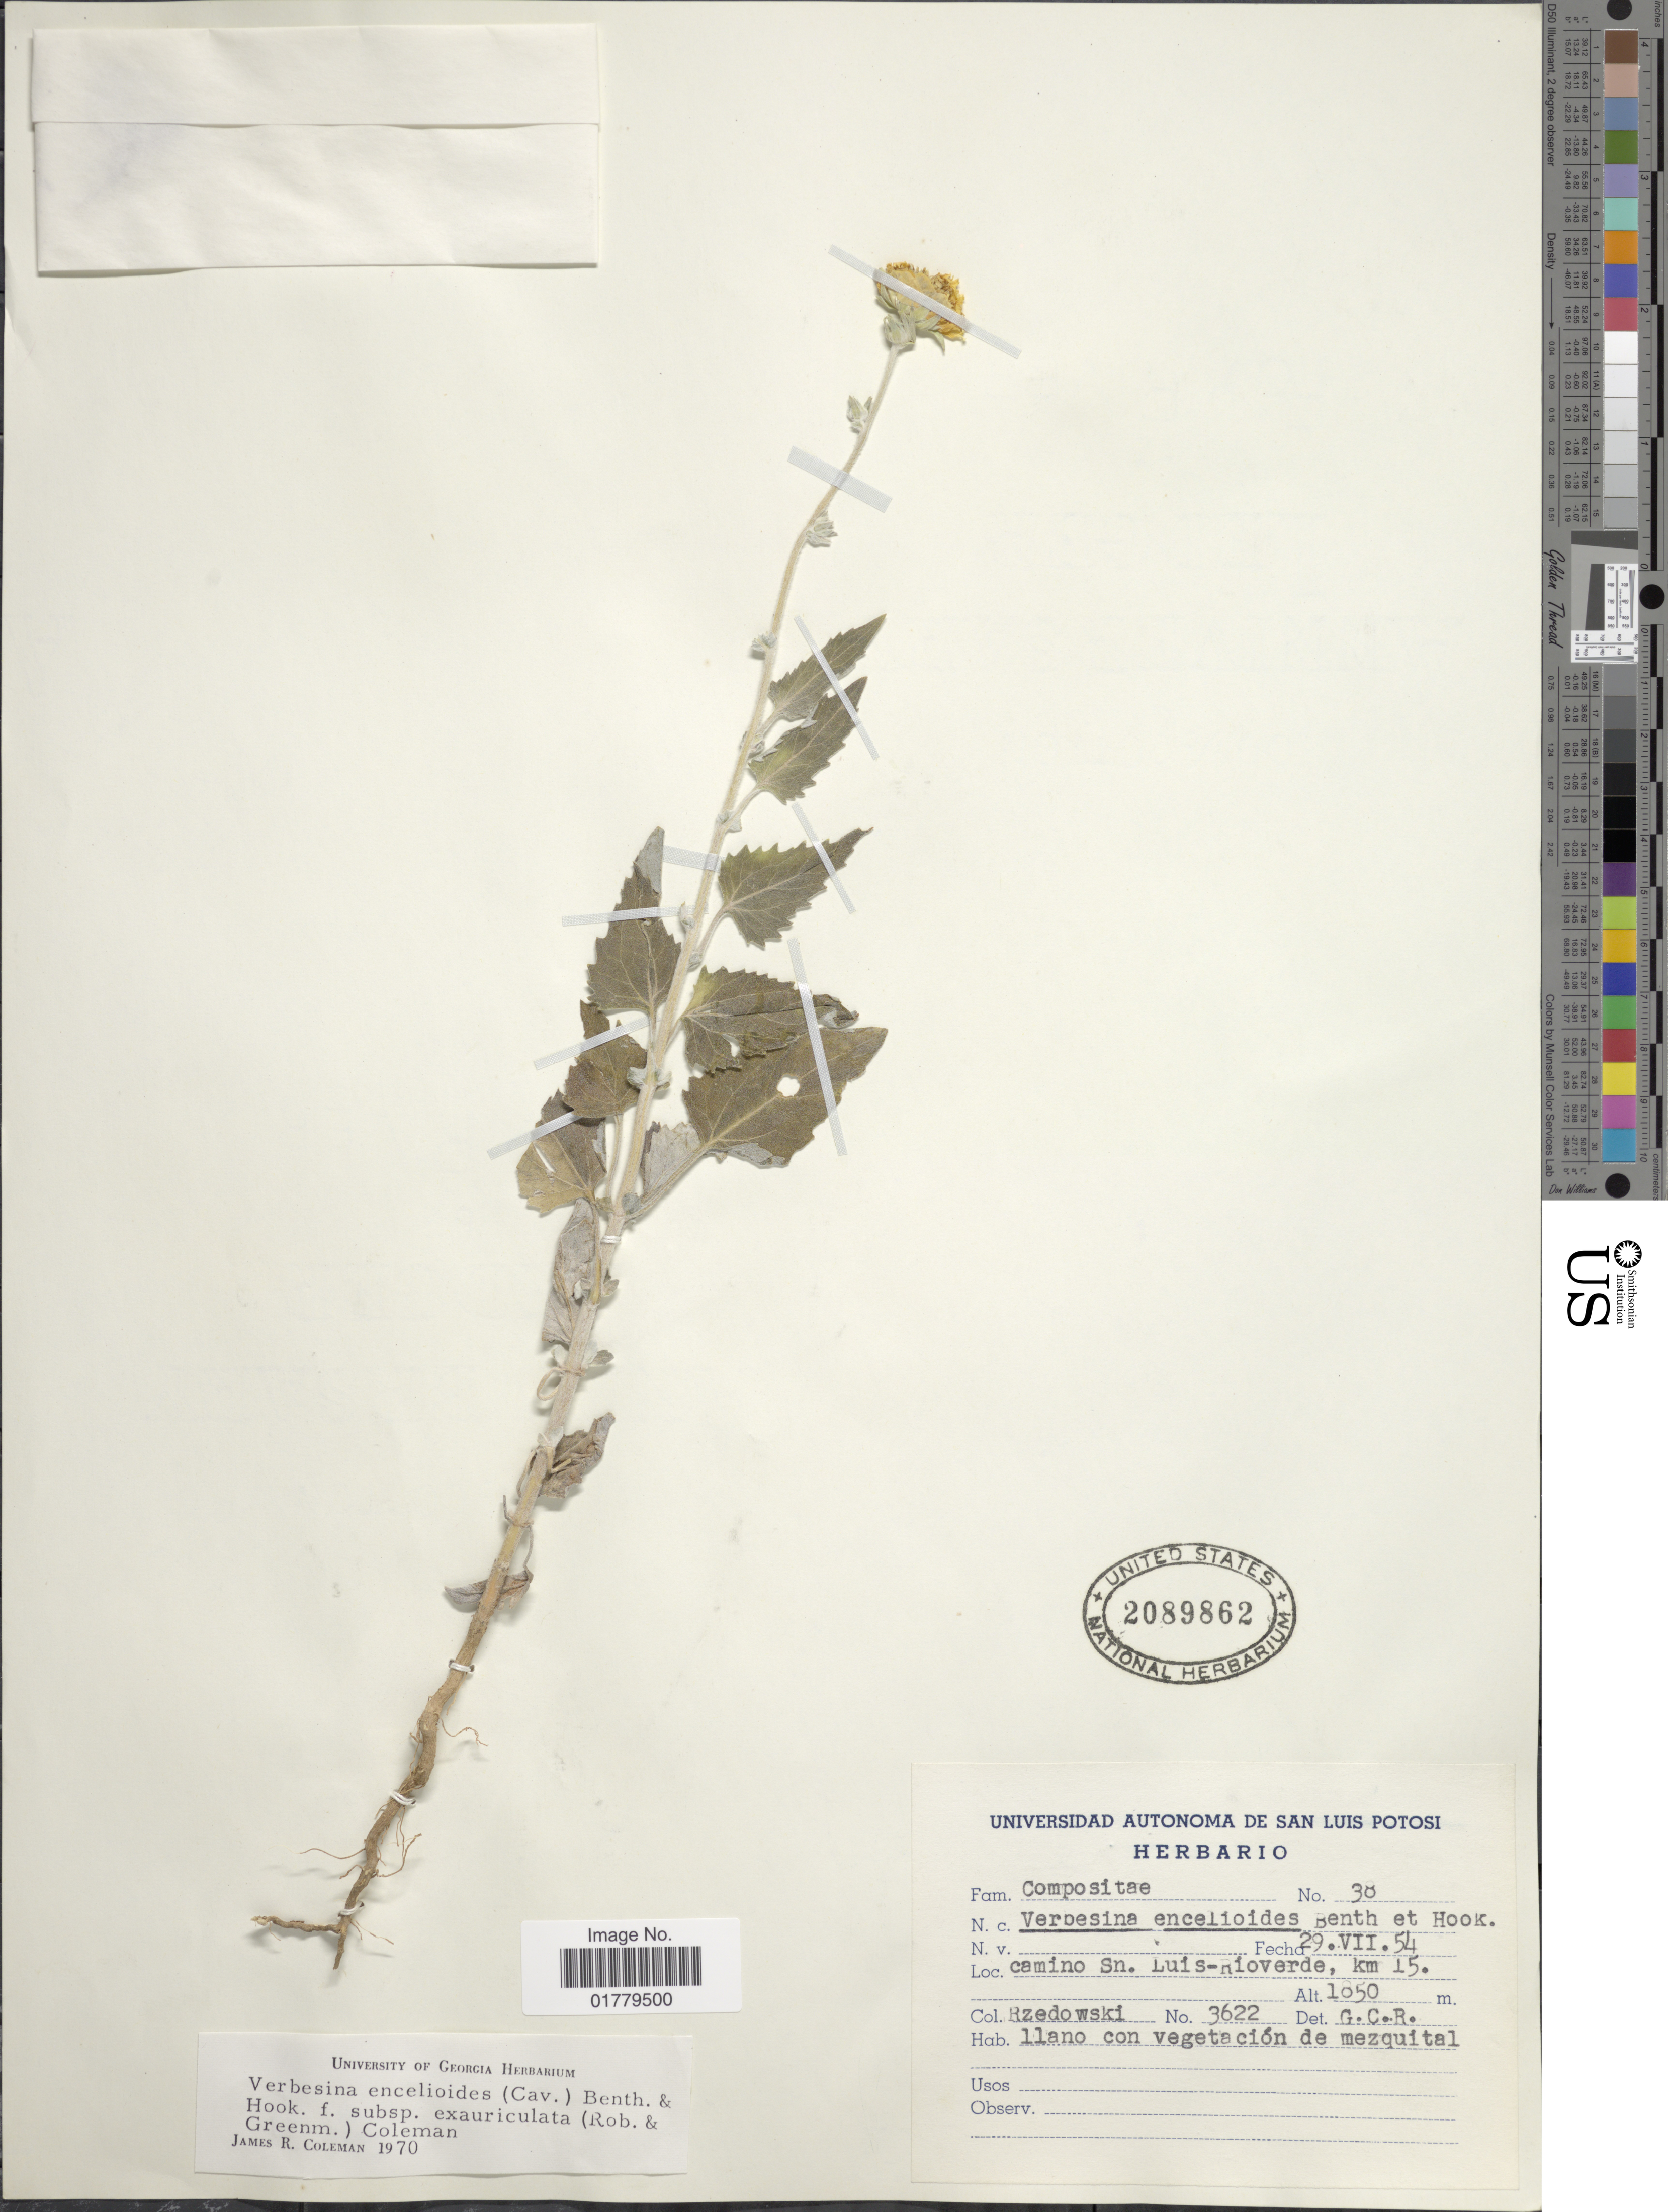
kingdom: Plantae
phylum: Tracheophyta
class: Magnoliopsida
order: Asterales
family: Asteraceae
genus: Verbesina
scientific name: Verbesina encelioides var. cana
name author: (B.L. Rob.) Greenm.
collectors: Rzedowski, --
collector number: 3622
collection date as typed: Transcribed d/m/y: 29/7/54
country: Mexico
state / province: San Luis Potosí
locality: Camino Sn. Luis - Rioverde, km 15.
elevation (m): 1050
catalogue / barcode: US 2089862